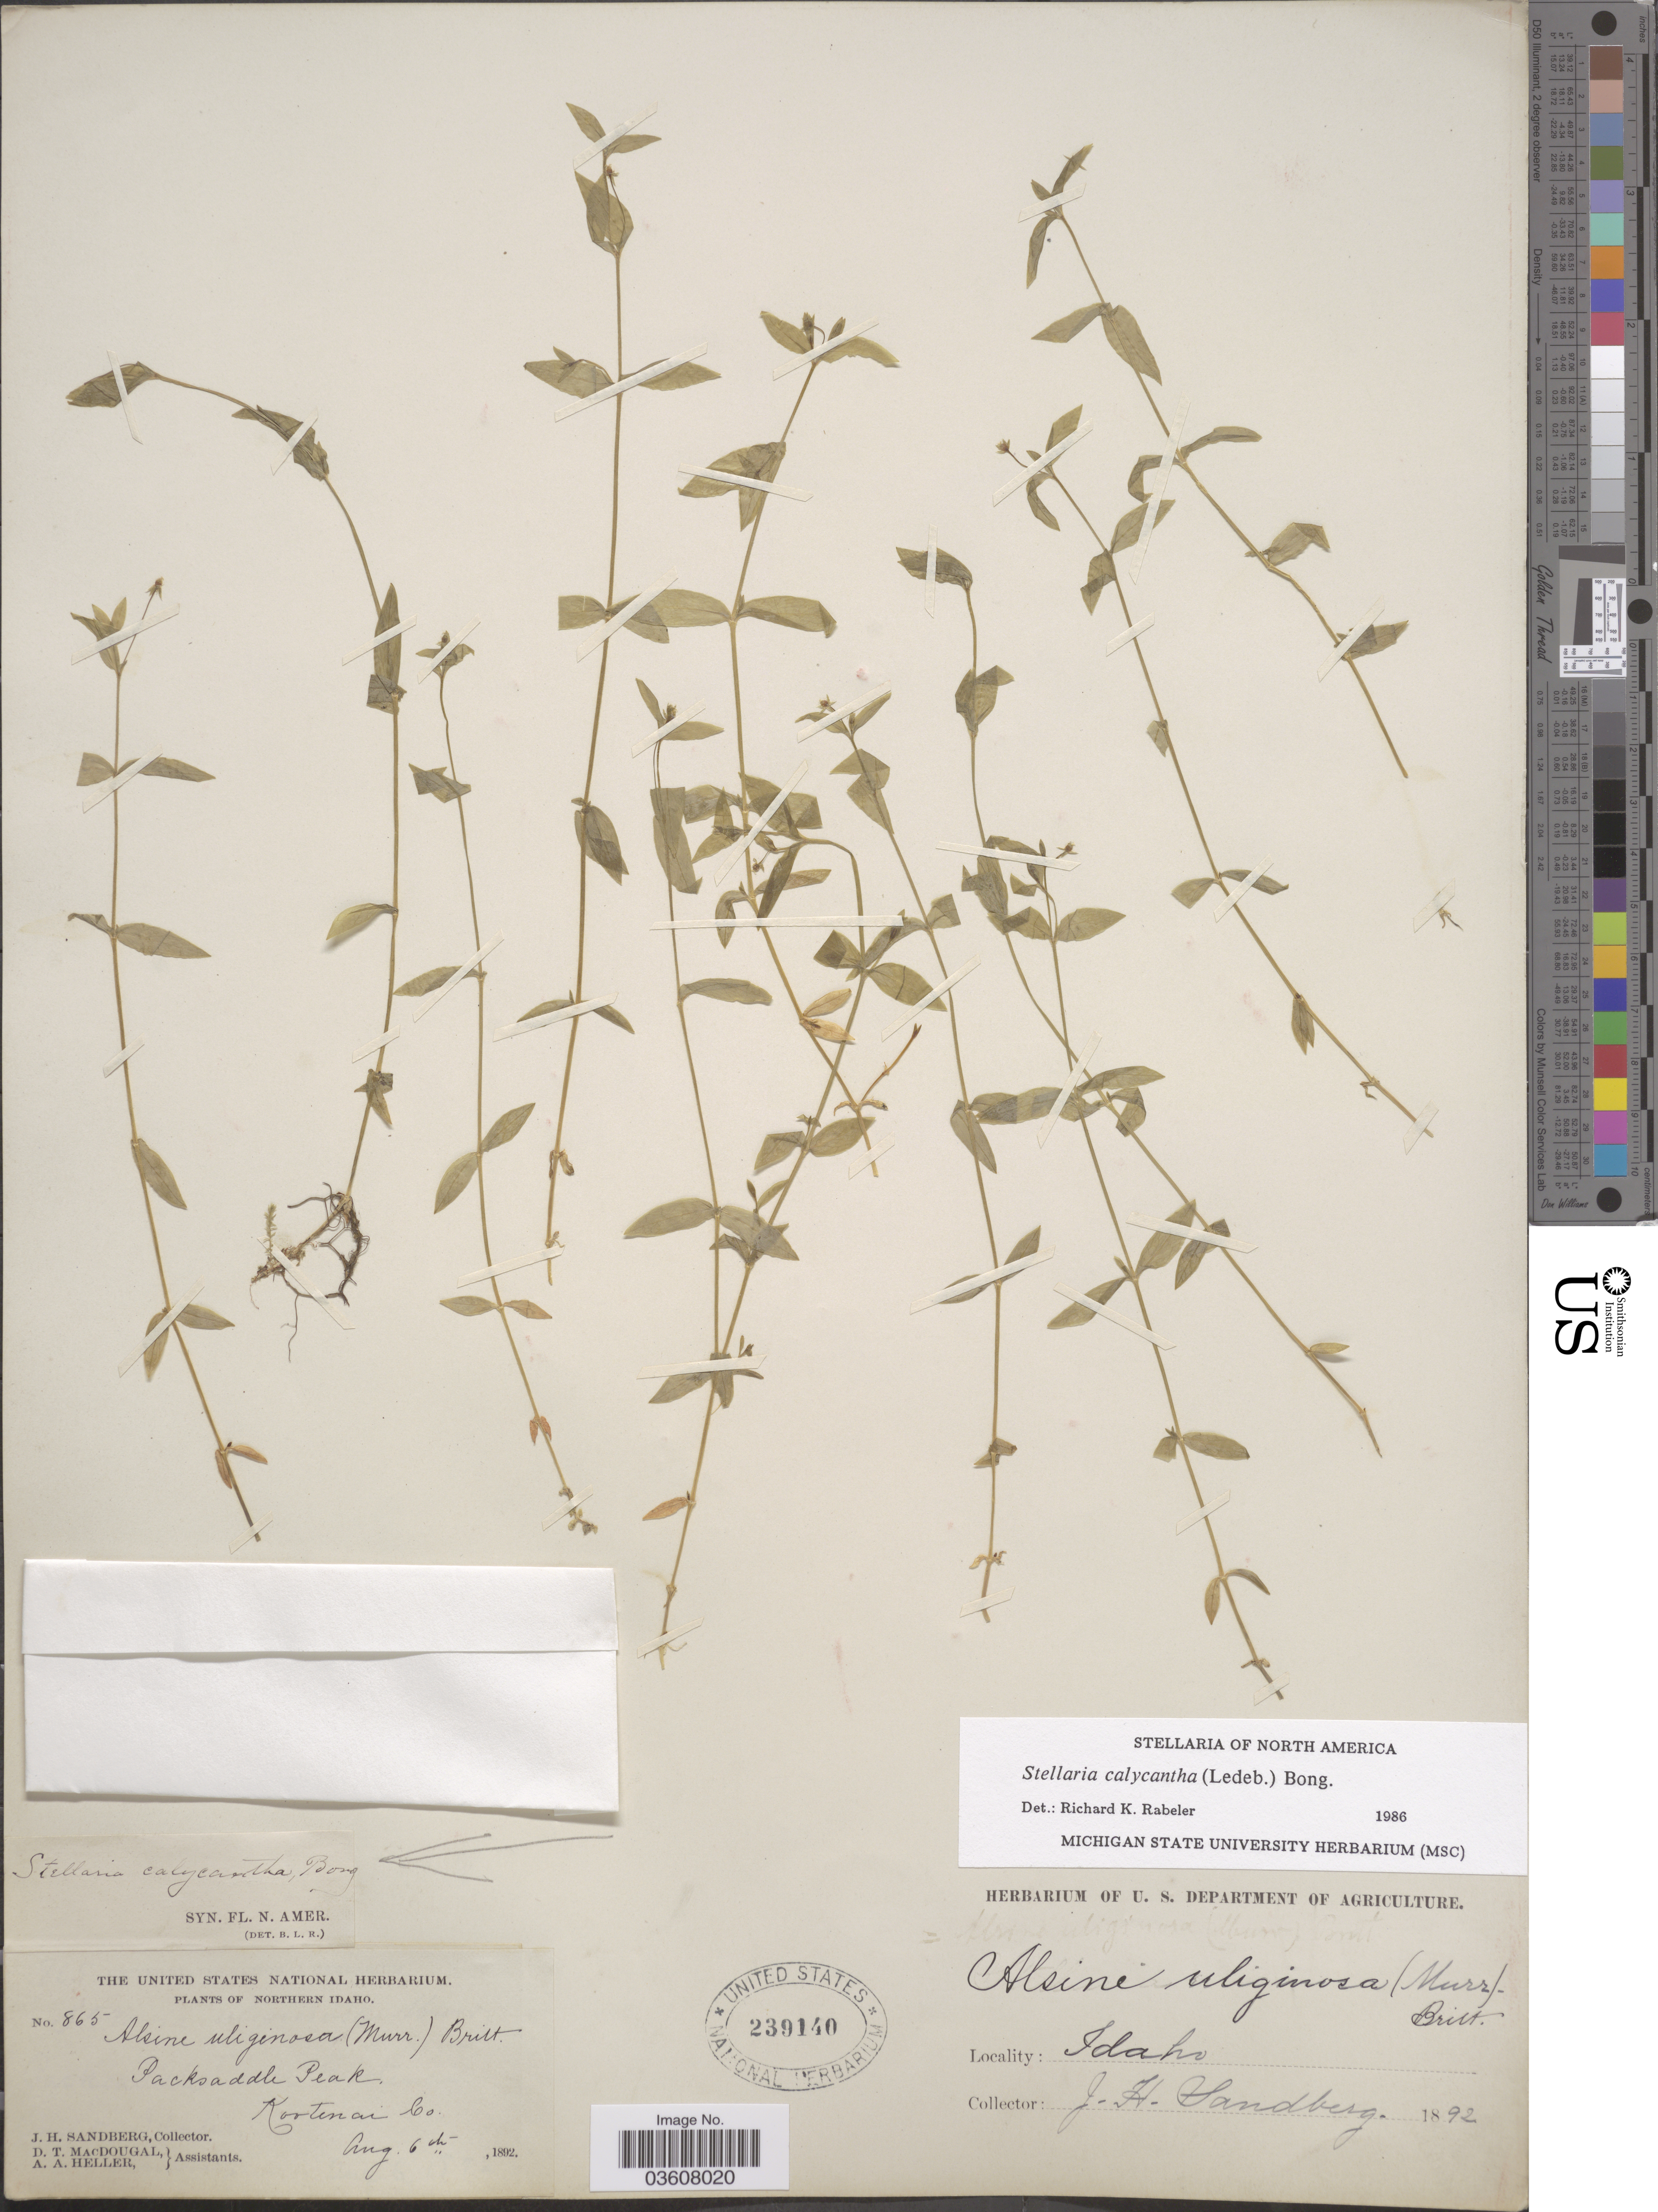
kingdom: Plantae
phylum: Tracheophyta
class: Magnoliopsida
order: Caryophyllales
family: Caryophyllaceae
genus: Stellaria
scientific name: Stellaria calycantha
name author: (Ledeb.) Bong.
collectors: J. H. Sandberg, D. T. MacDougal & A. A. Heller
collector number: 865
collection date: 1892-08-06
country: United States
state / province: Idaho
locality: Northern Idaho. Packsaddle Peak. Kootenai Co.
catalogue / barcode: US 239140